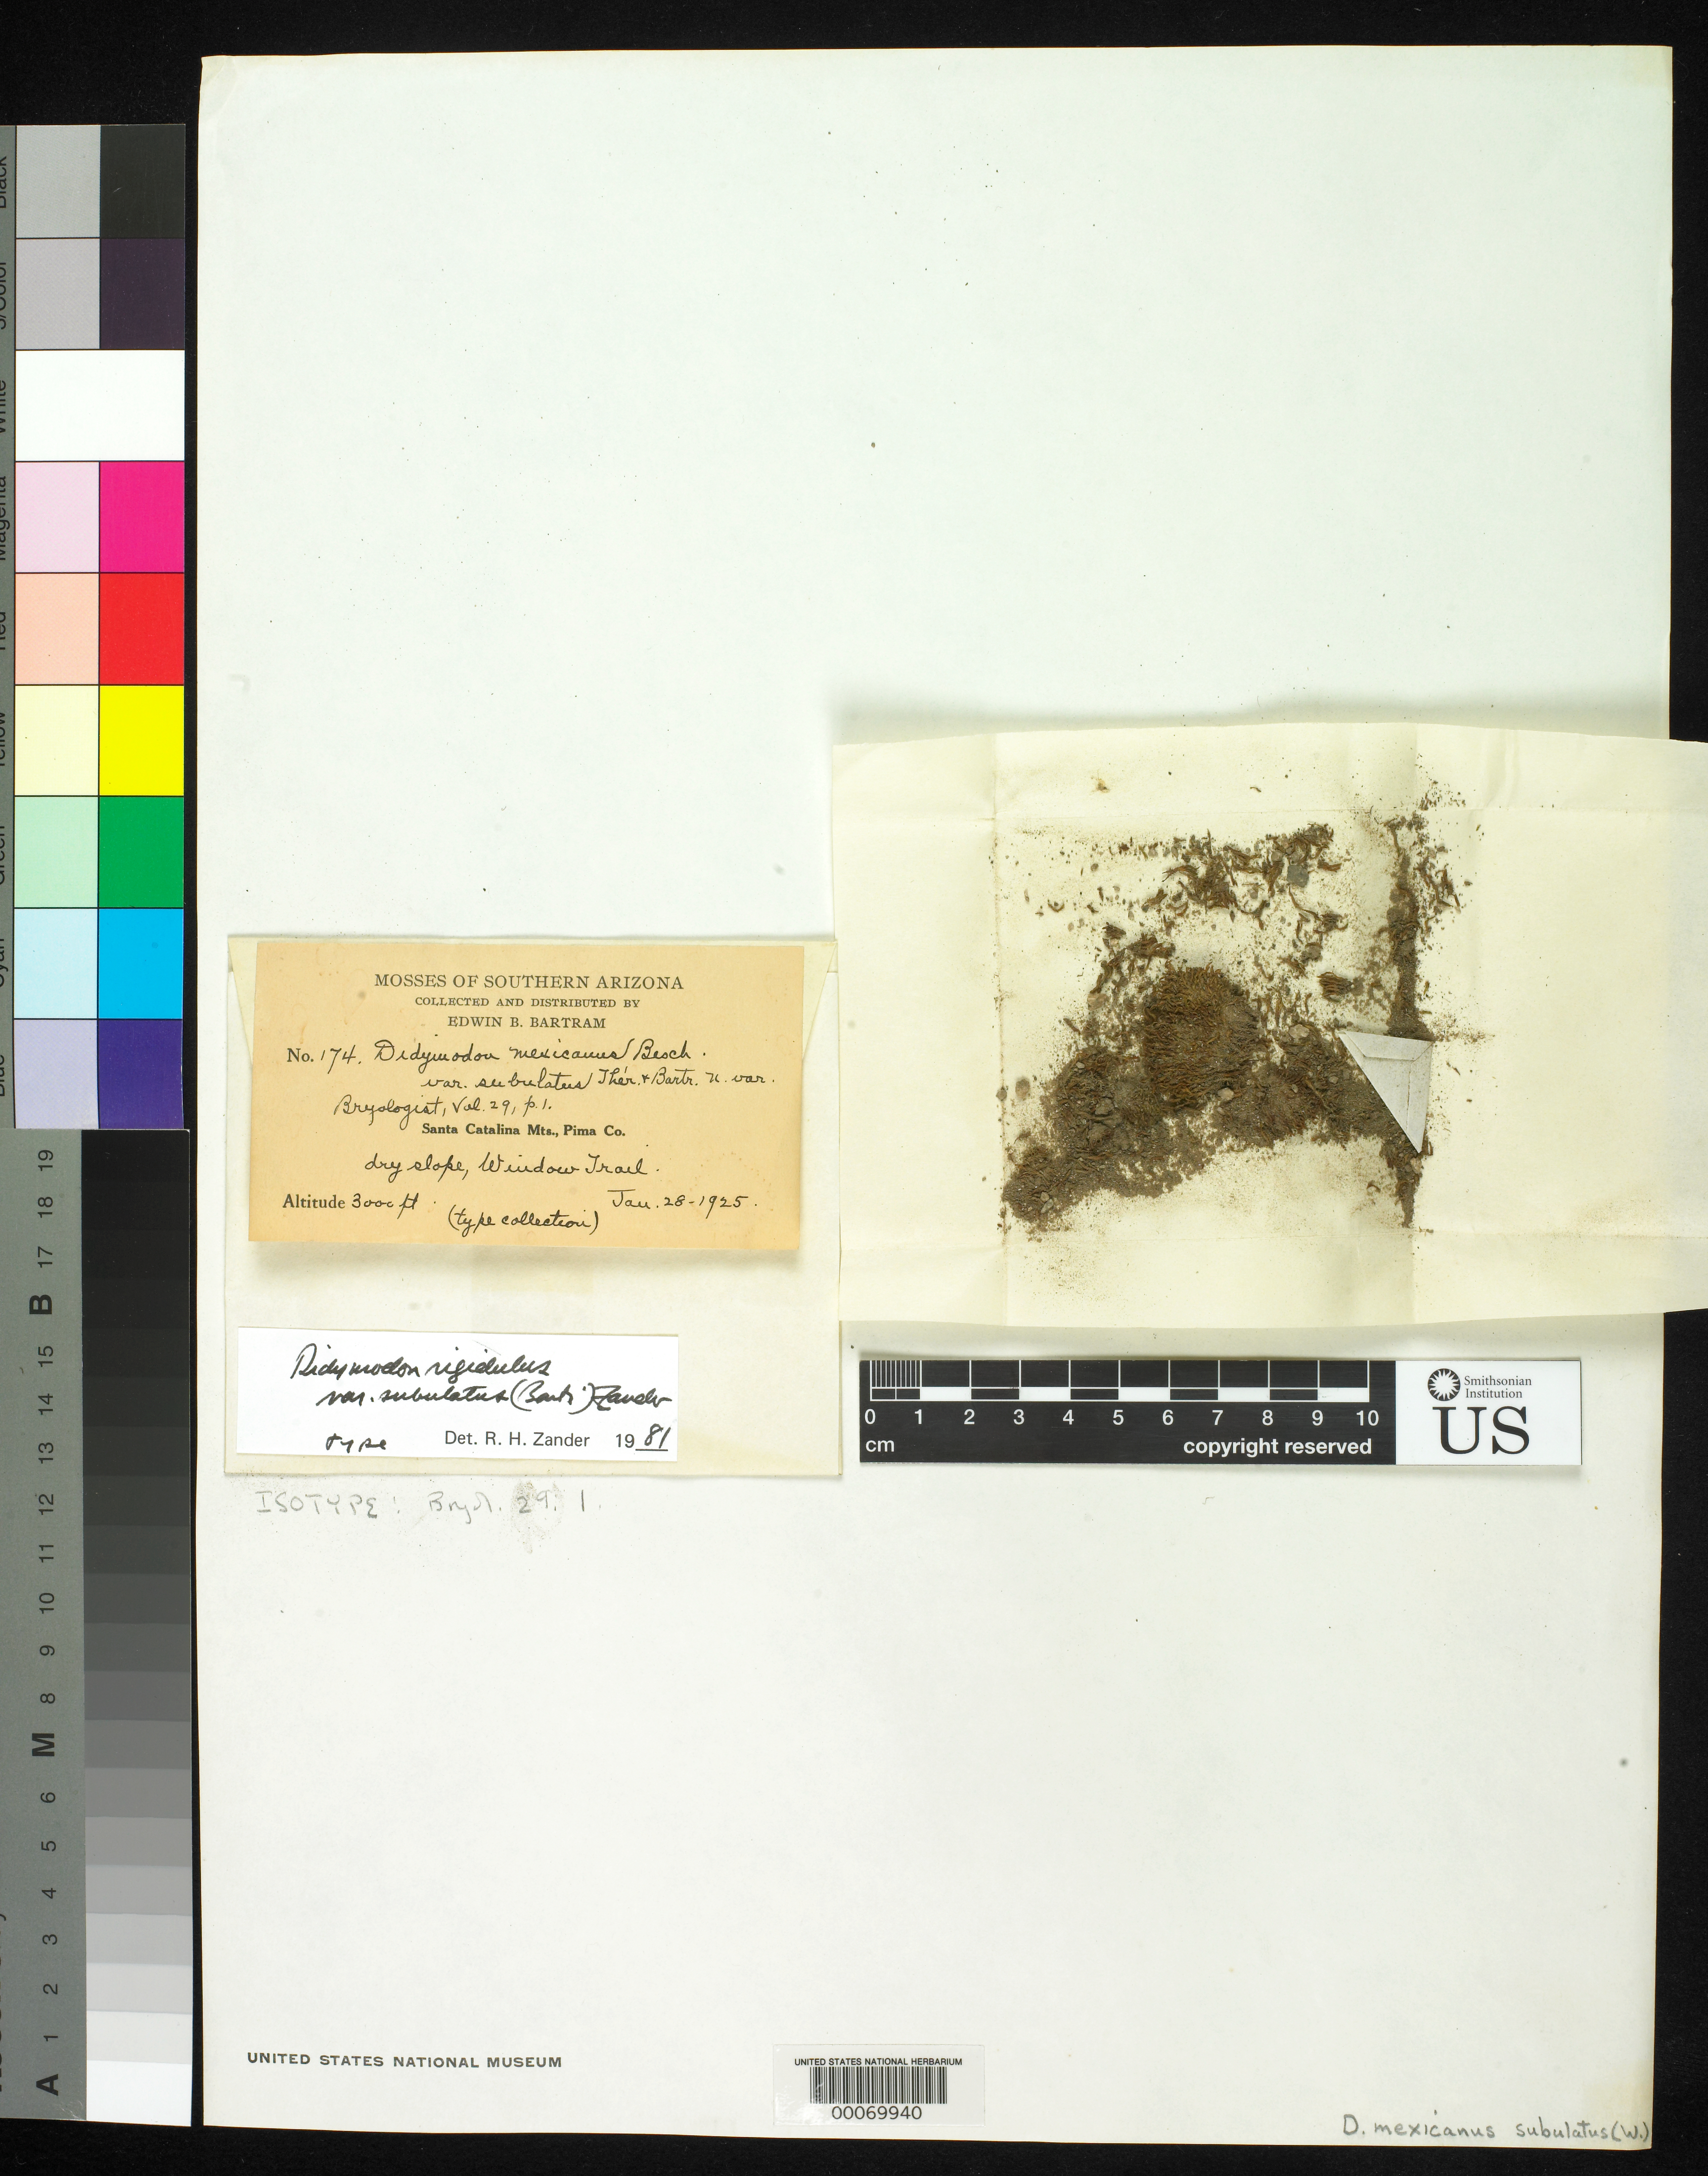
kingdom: Plantae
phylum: Bryophyta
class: Bryopsida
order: Pottiales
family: Pottiaceae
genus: Didymodon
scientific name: Didymodon mexicanus var. subulatus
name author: Thér. & E.B. Bartram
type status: Isotype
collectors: E. B. Bartram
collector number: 174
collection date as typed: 28 Jul 1925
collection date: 1925-07-28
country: United States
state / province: Arizona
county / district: Pima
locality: Santa Catalina Mts., Window Trail.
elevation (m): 396